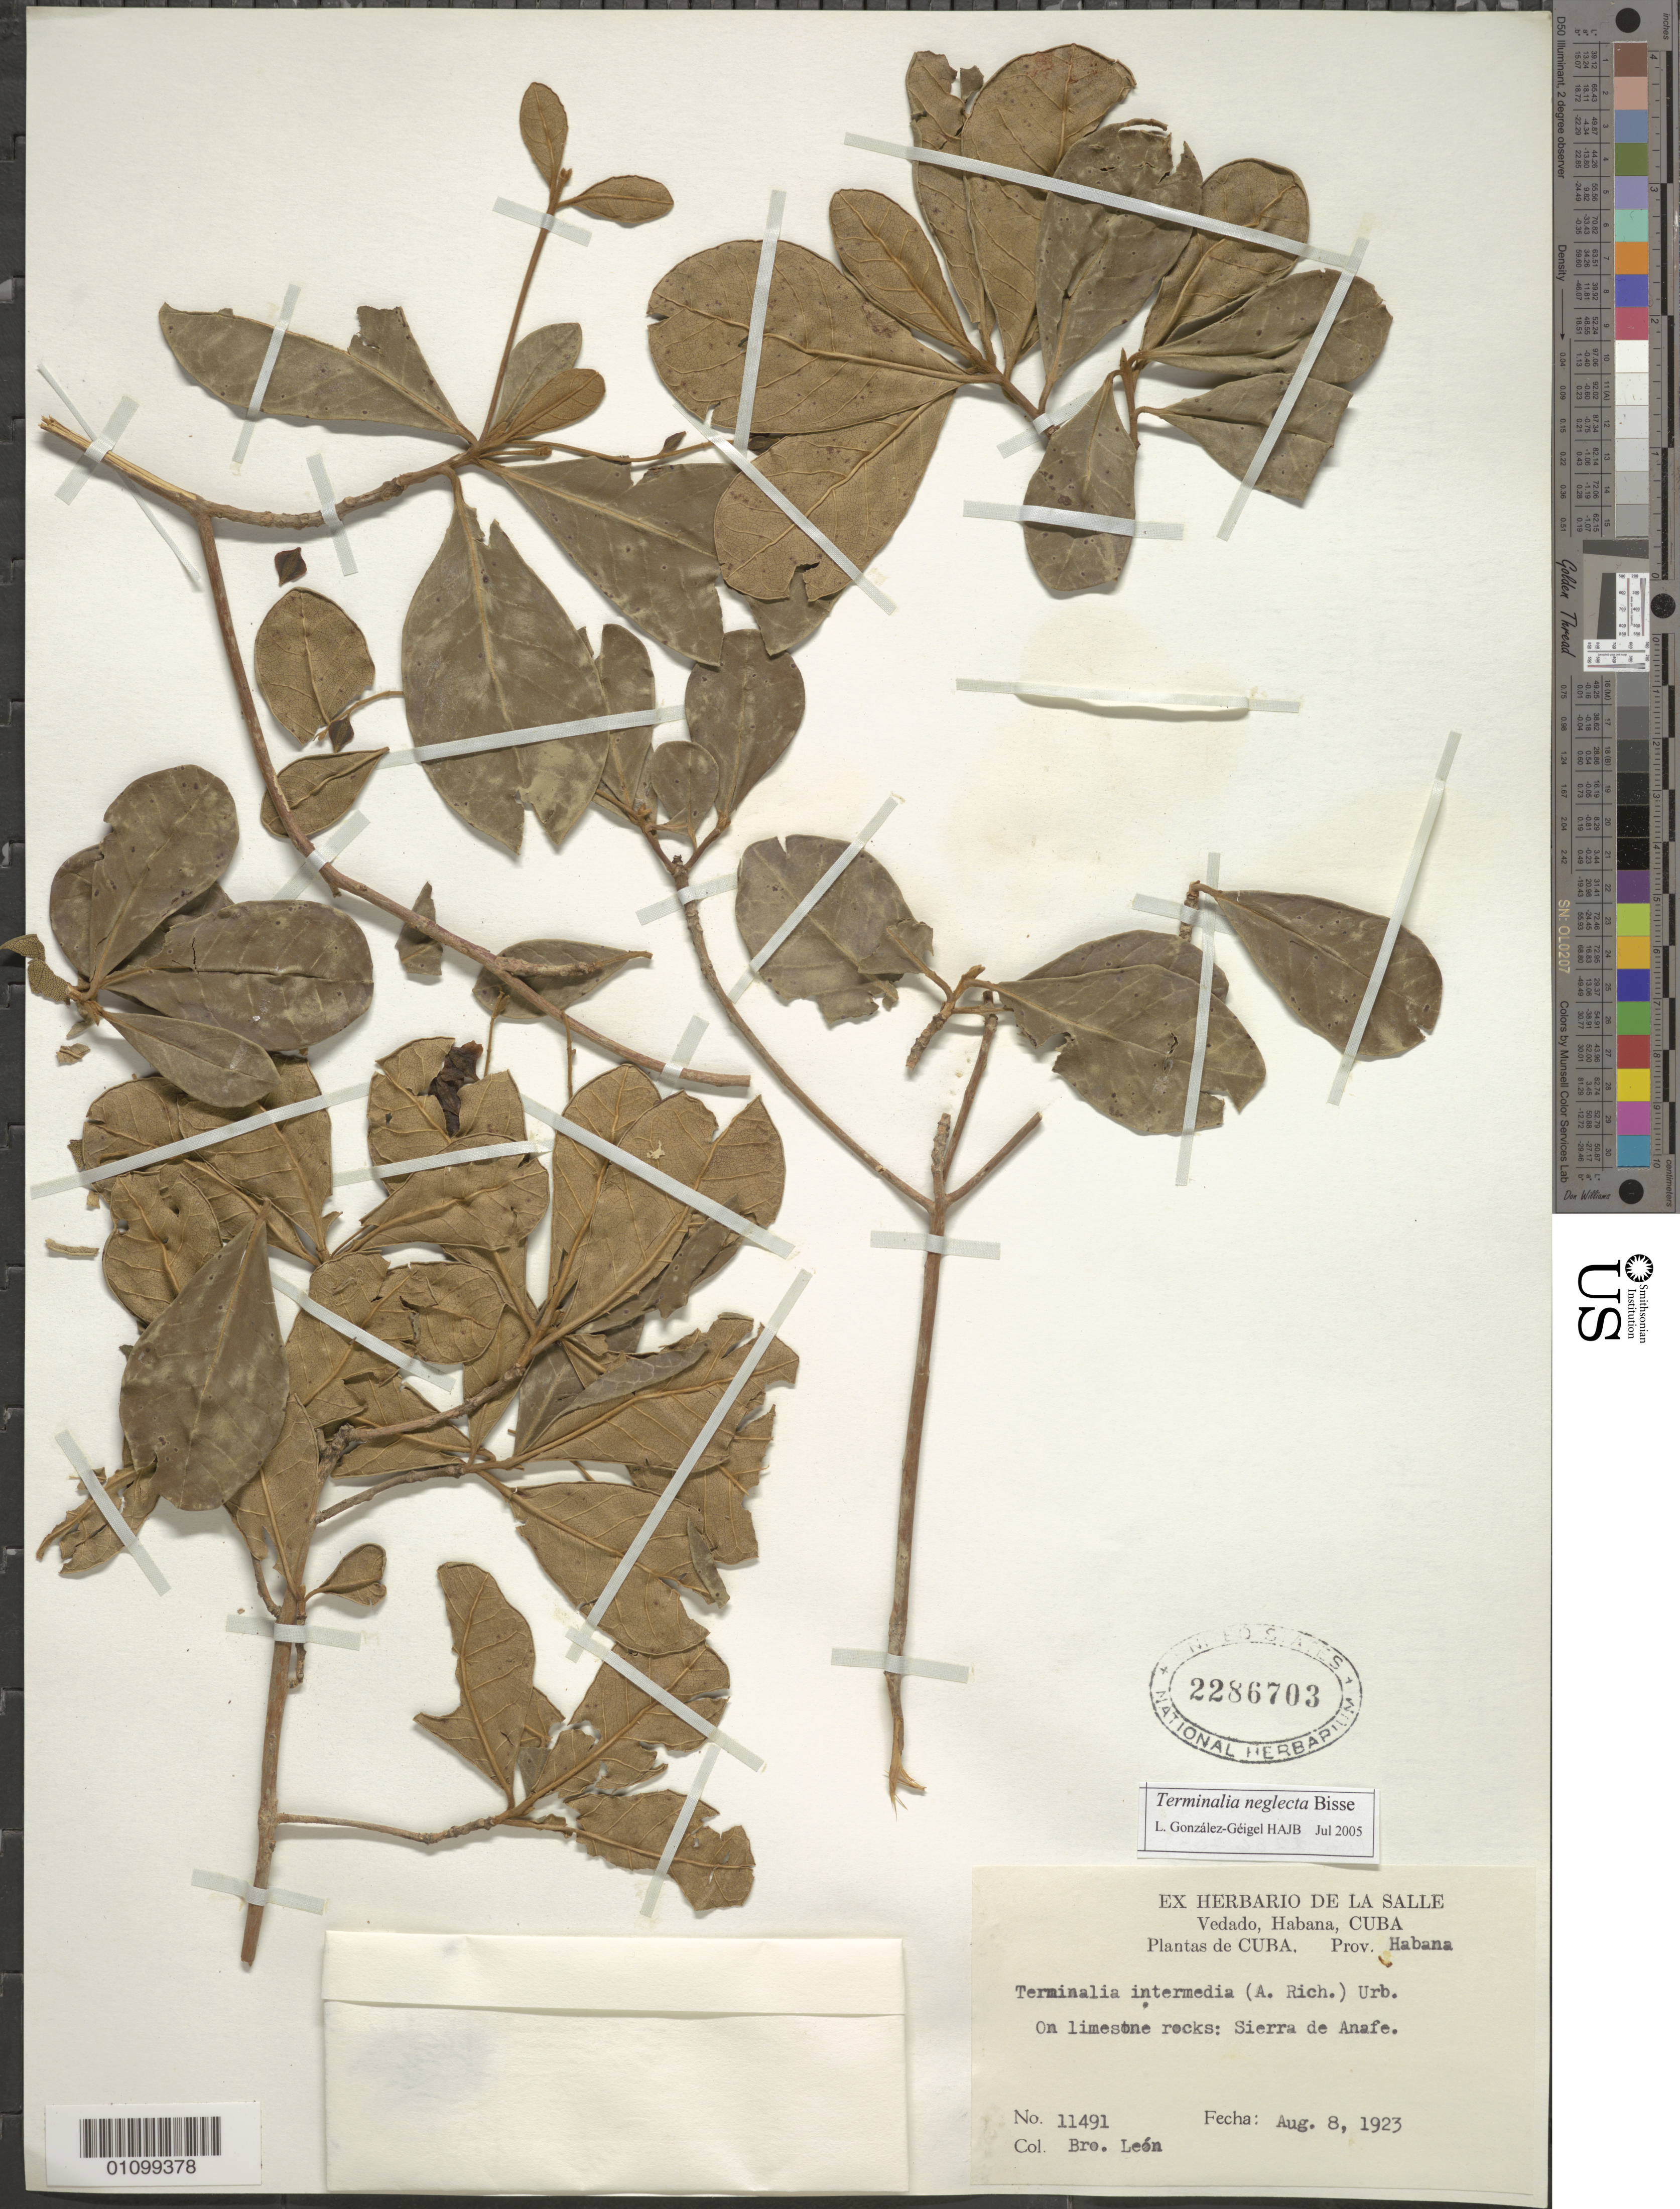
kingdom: Plantae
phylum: Tracheophyta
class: Magnoliopsida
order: Myrtales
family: Combretaceae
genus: Terminalia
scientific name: Terminalia neglecta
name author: Bisse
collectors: Bro. León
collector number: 11491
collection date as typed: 08 Aug 1923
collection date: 1923-08-08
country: Cuba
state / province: La Habana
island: Cuba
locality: On limestone rocks: Sierra de Anafe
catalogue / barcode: US 2286703